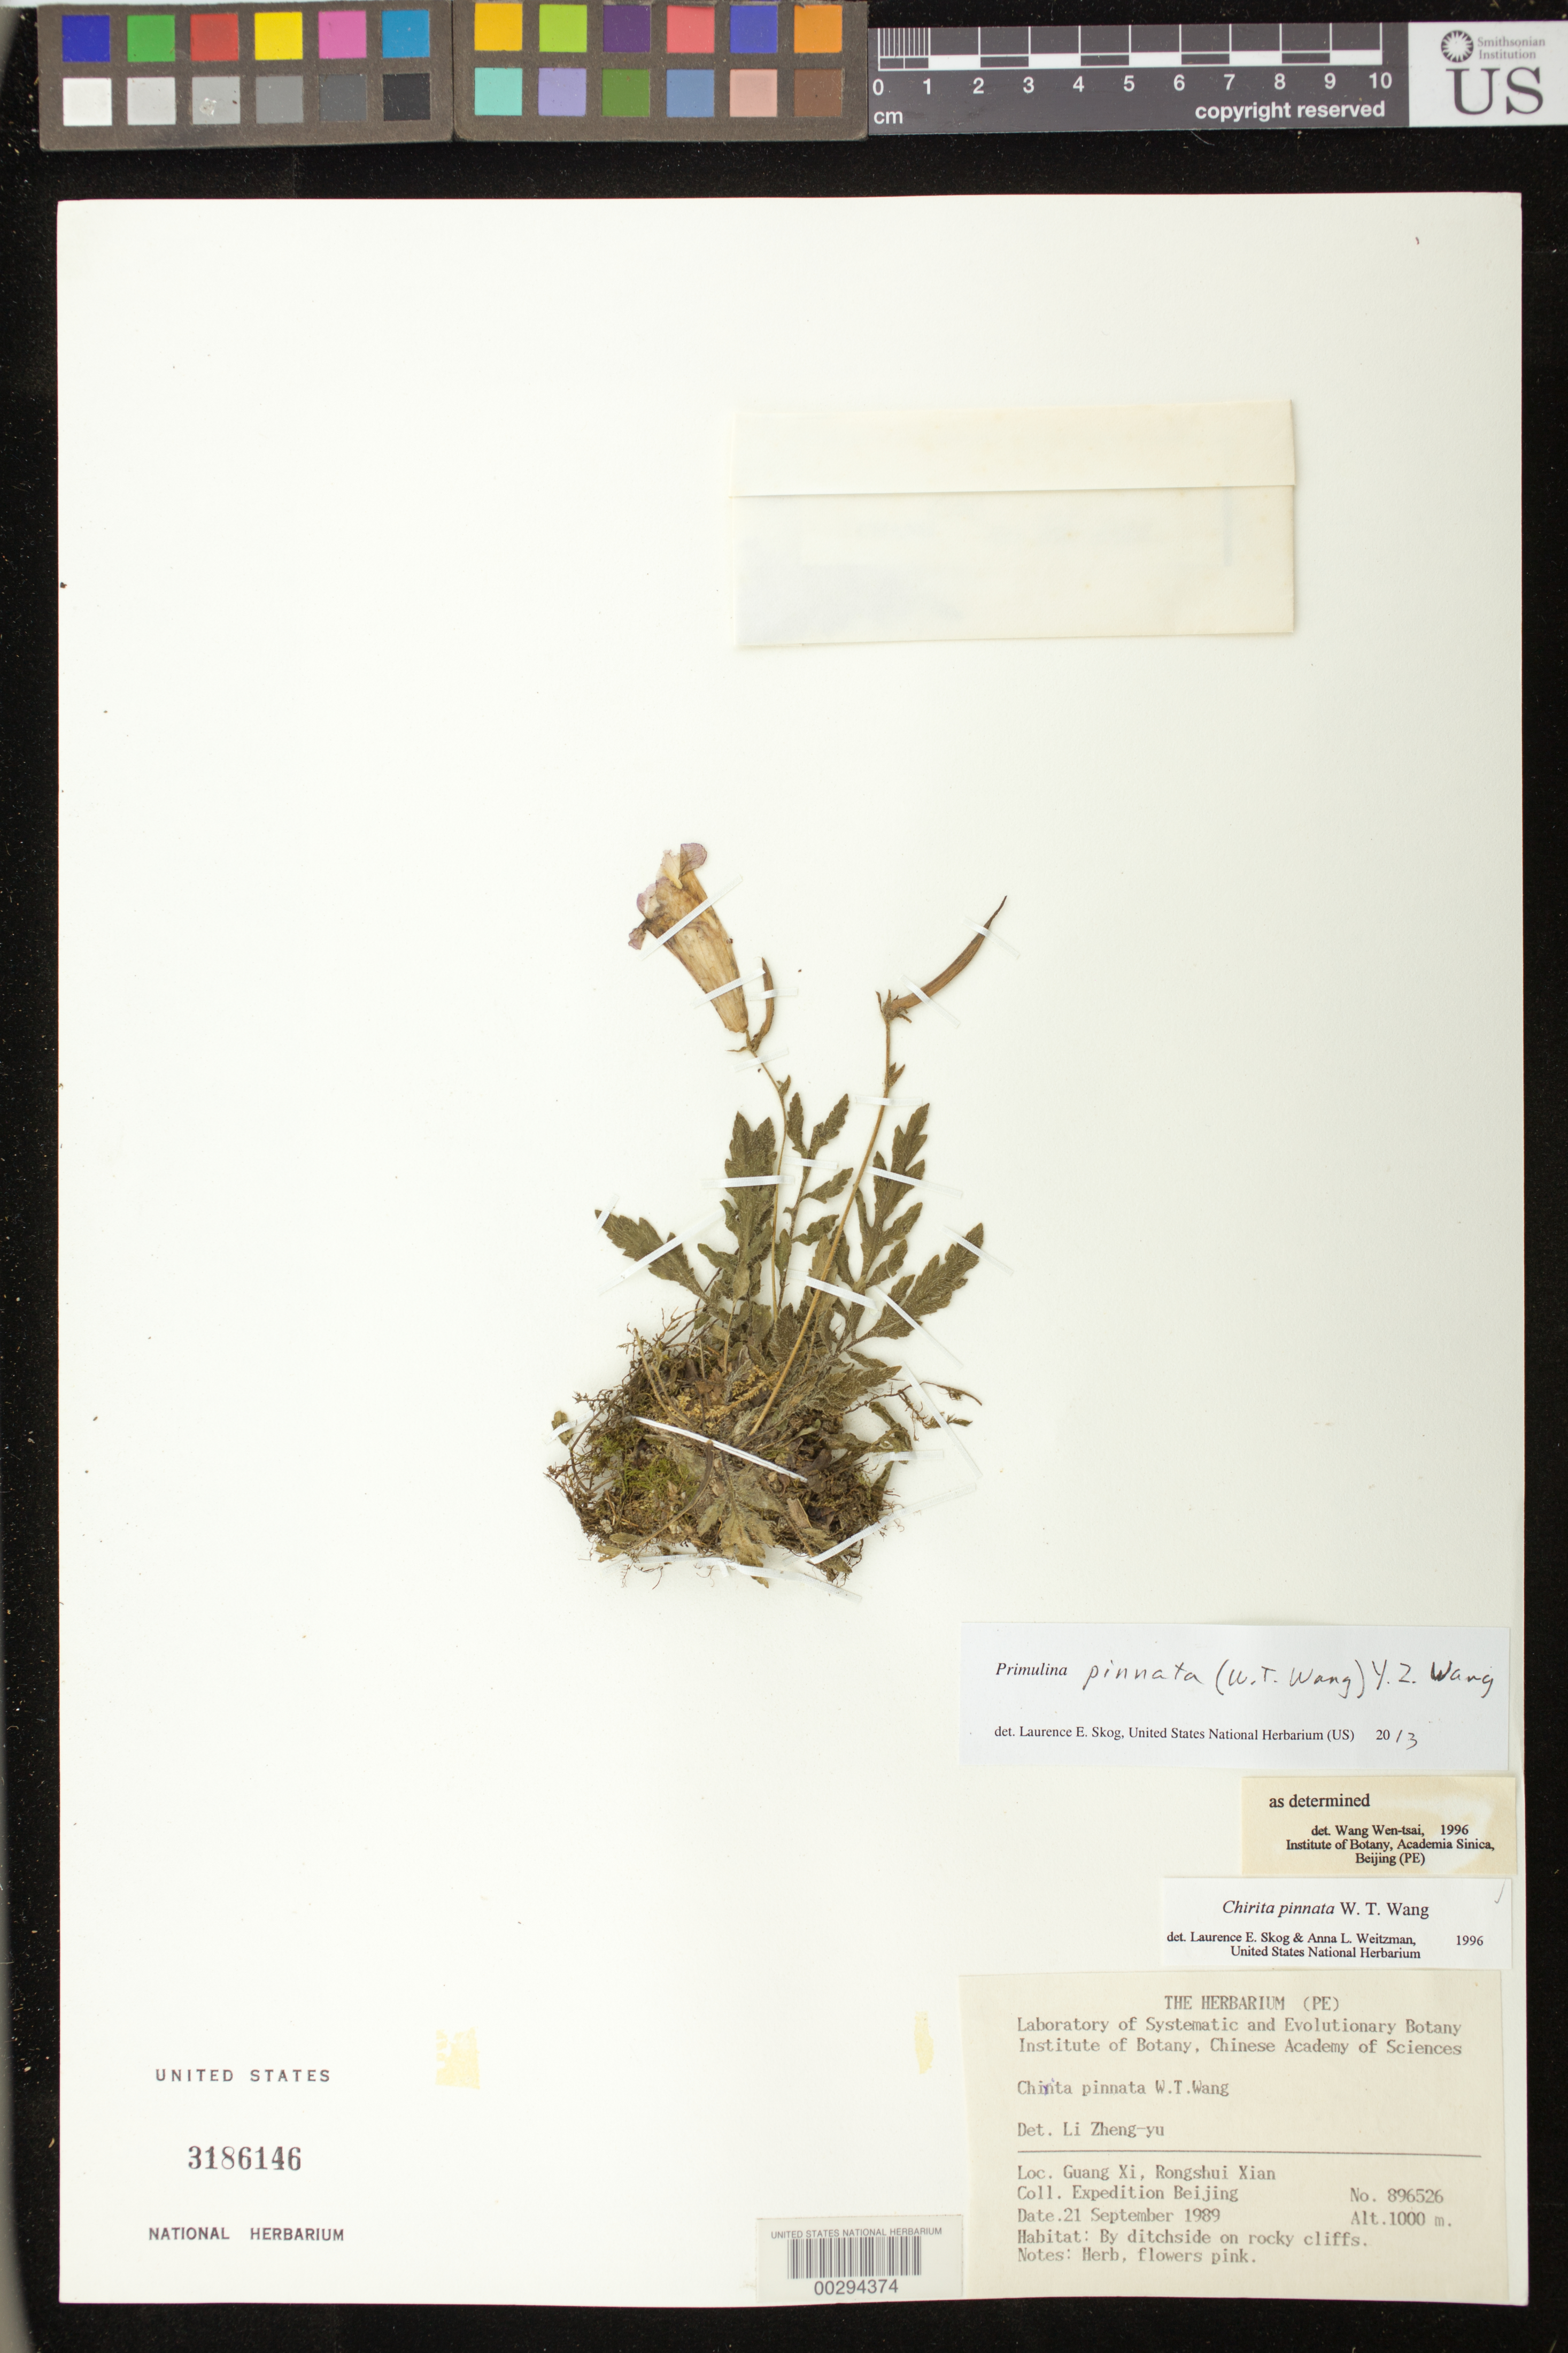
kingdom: Plantae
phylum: Tracheophyta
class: Magnoliopsida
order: Lamiales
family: Gesneriaceae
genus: Primulina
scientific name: Primulina pinnata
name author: (W.T. Wang) Y.Z. Wang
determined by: Skog, Laurence E.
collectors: Expedition Beijing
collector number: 896526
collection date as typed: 21 Sep 1989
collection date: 1989-09-21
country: China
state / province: Guangxi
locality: Guang xi, rongshui xian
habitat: By ditchside on rocky cliffs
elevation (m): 1000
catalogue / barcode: US 3186146